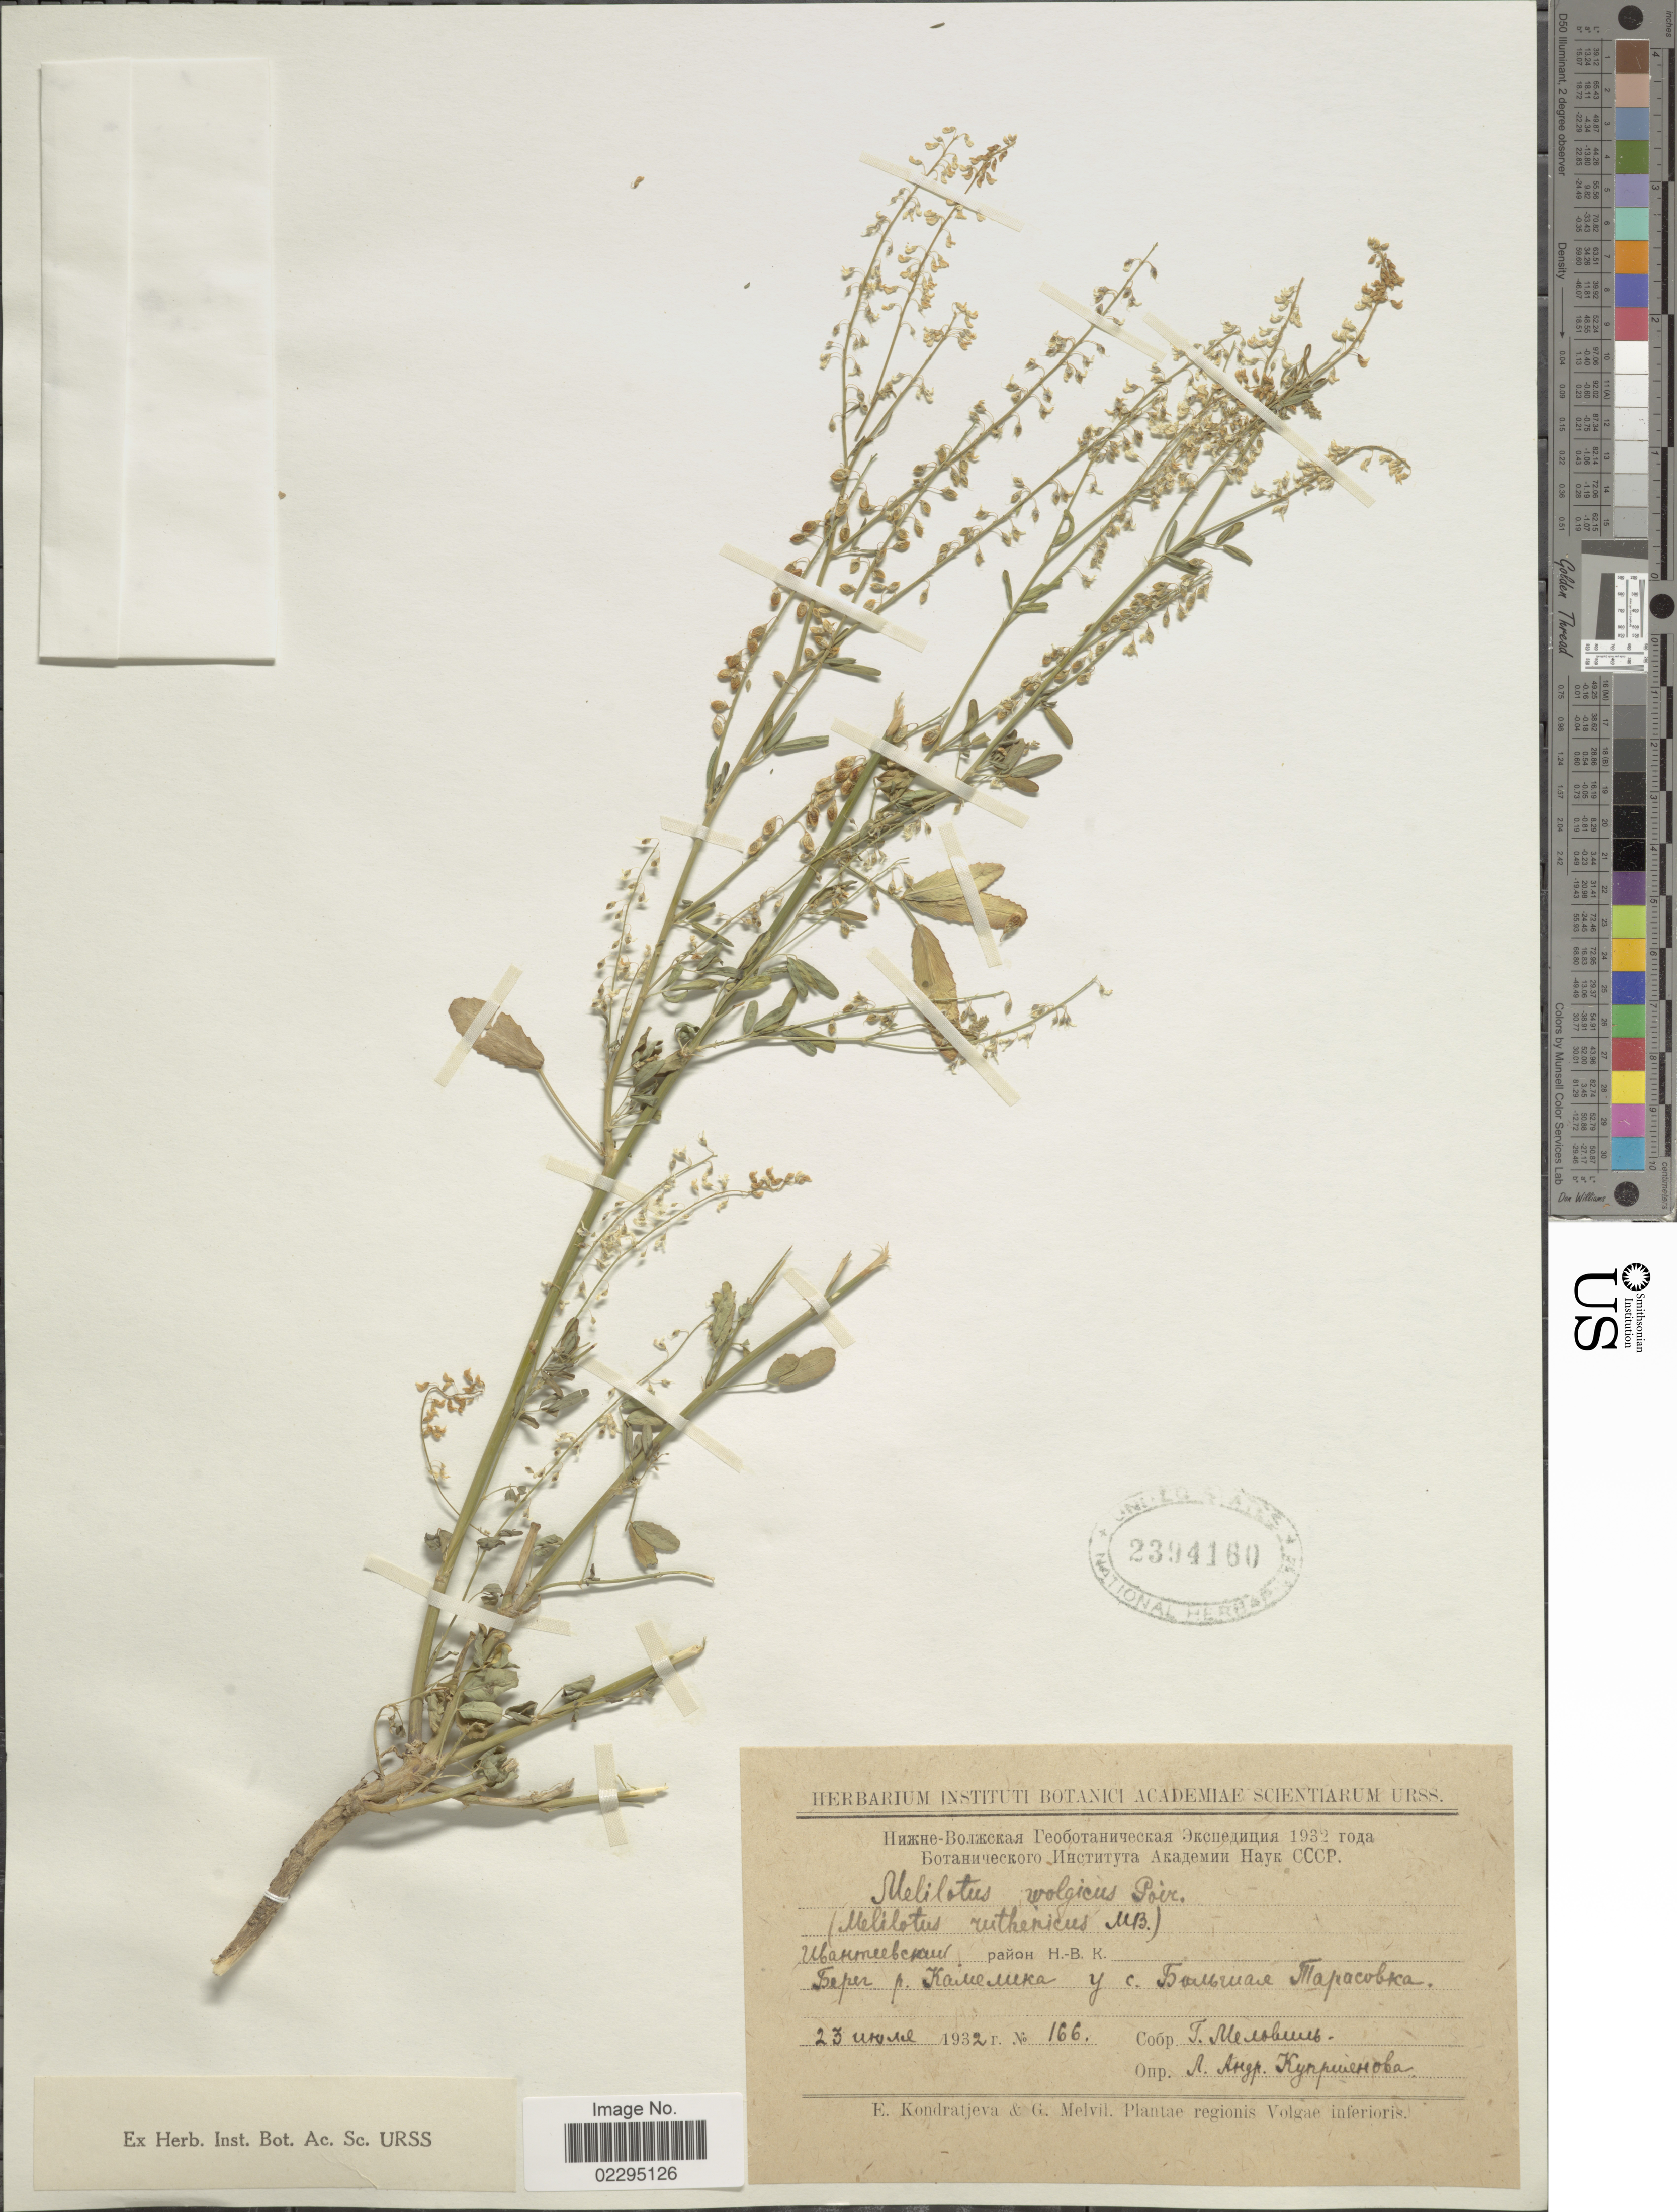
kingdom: Plantae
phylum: Tracheophyta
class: Magnoliopsida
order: Fabales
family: Fabaceae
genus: Melilotus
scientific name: Melilotus wolgicus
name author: Poir.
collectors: G. Melvil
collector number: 166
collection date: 1932-07-23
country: Russian Federation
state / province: Saratov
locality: District Ivanteevskiy, shore of river Kamelika near river Bolshaya Tarasovka.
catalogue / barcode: US 23941860